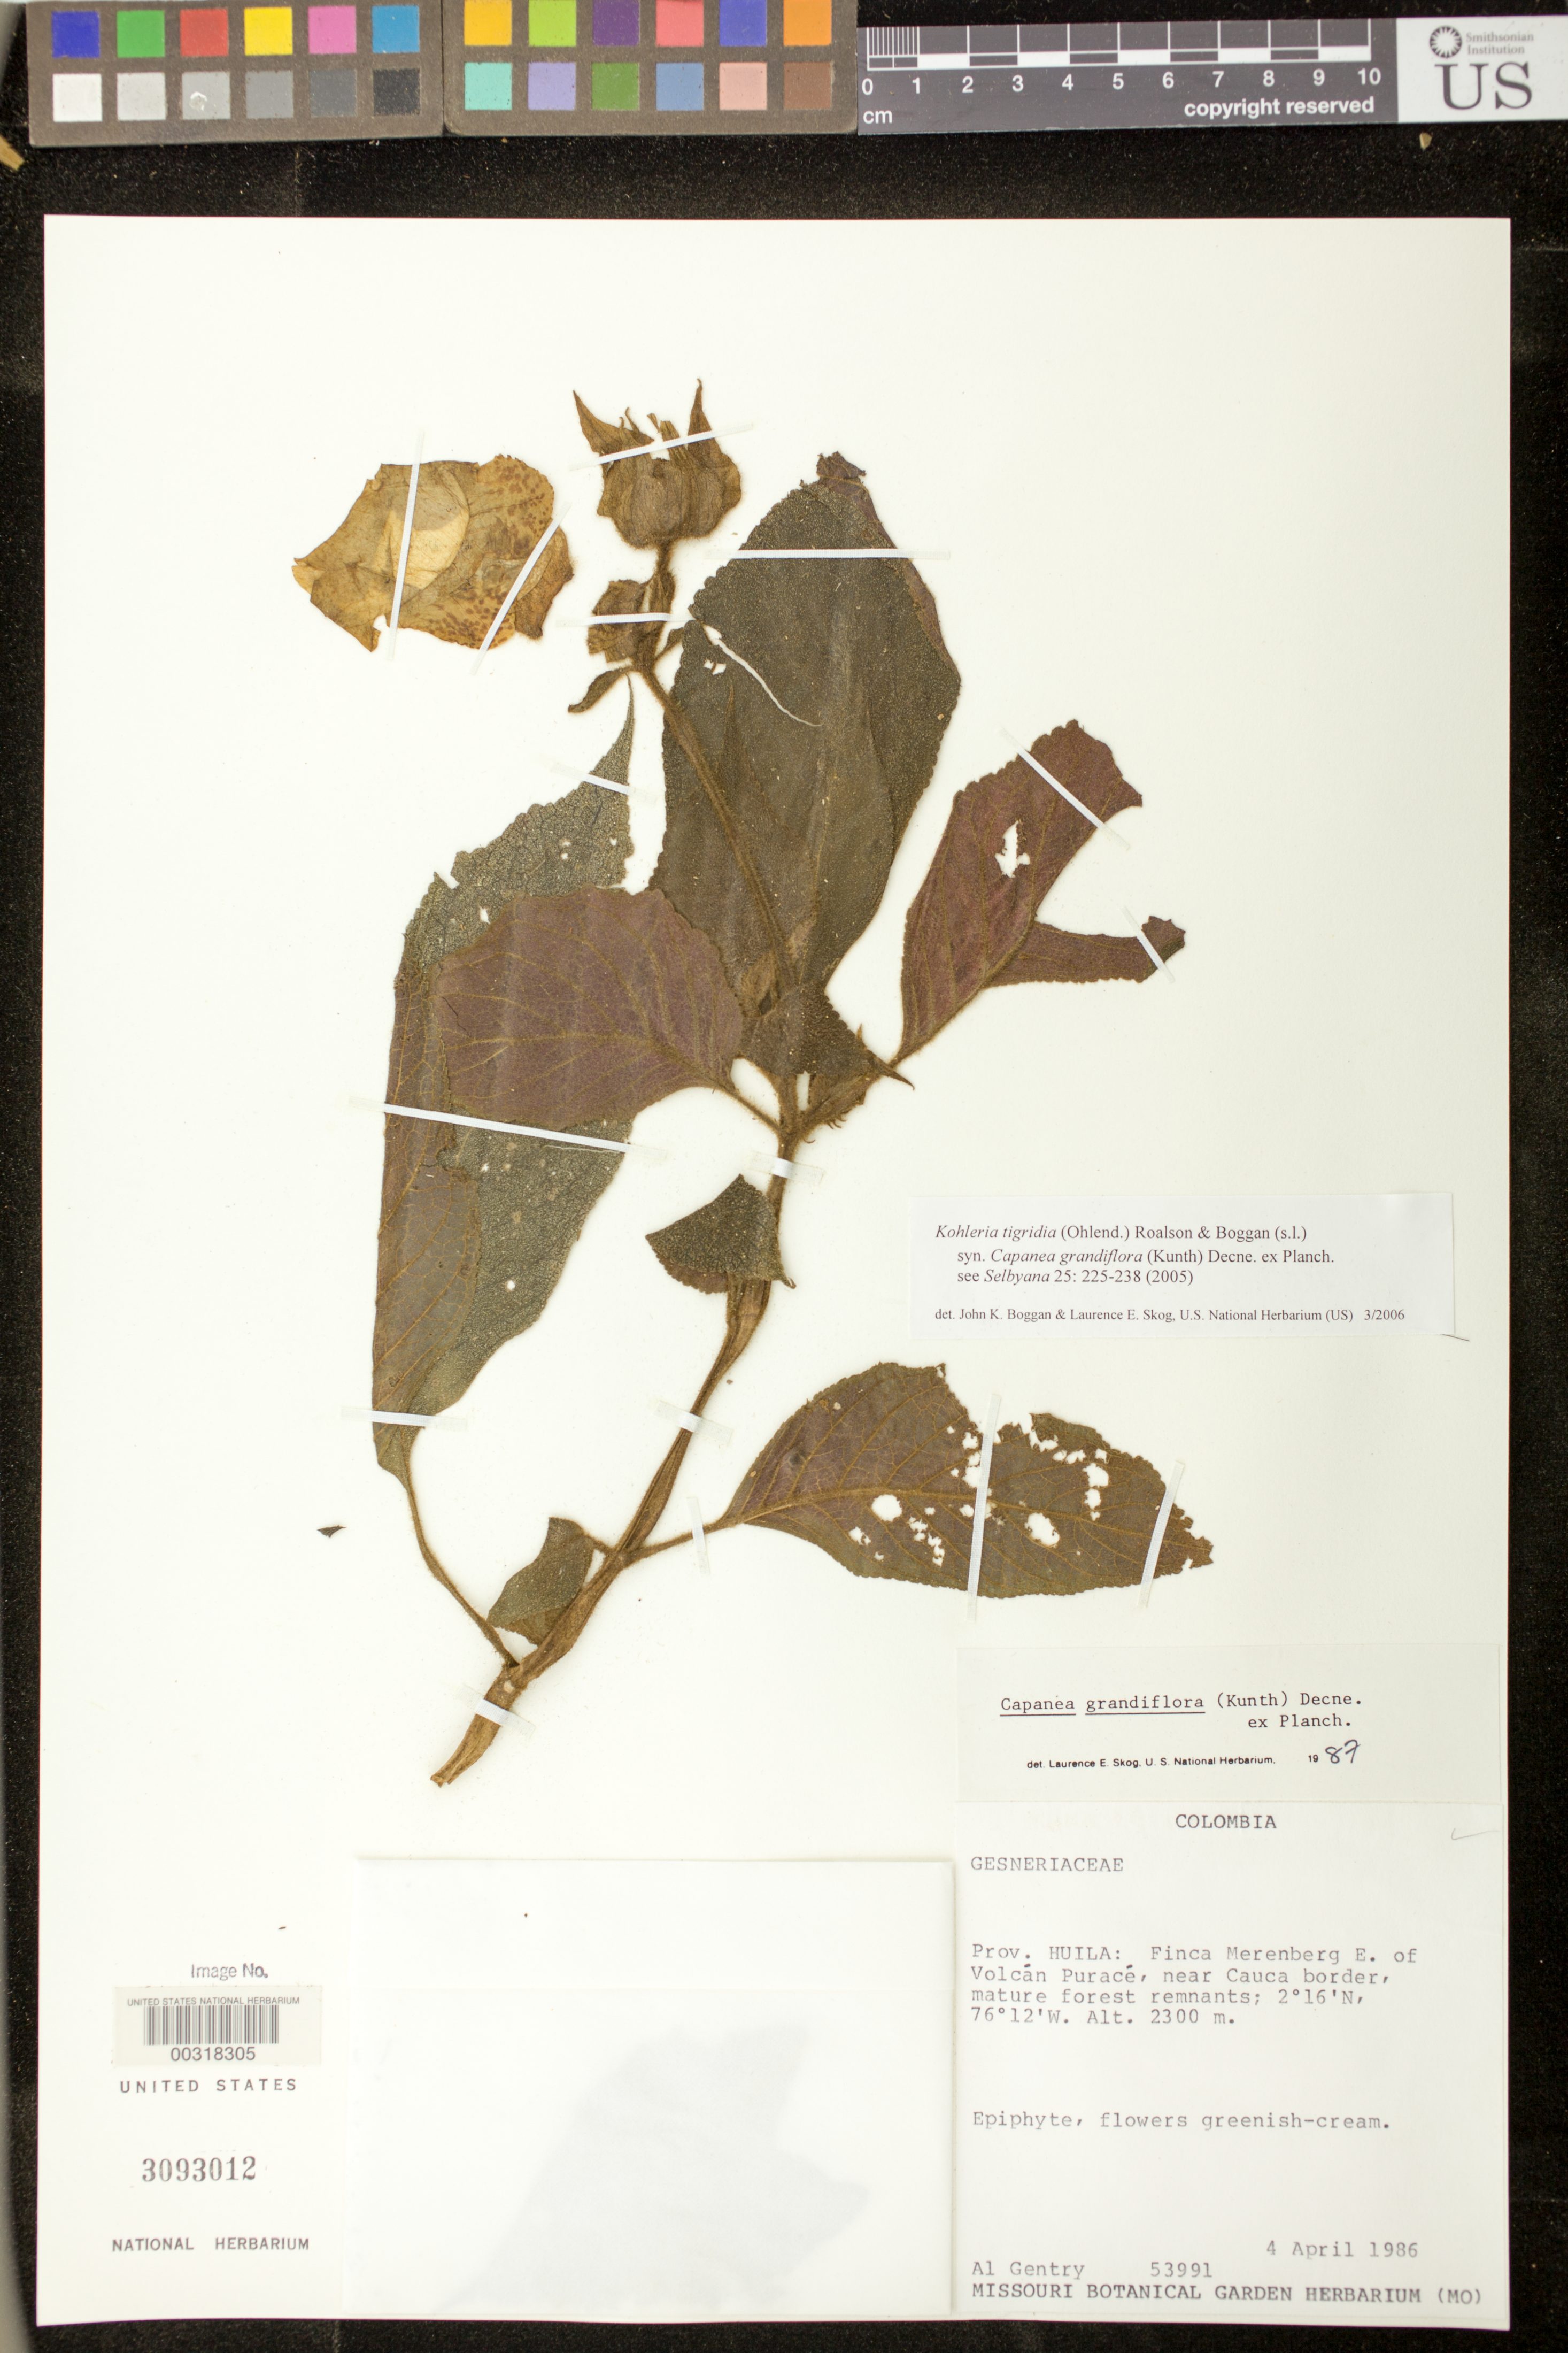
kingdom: Plantae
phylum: Tracheophyta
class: Magnoliopsida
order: Lamiales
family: Gesneriaceae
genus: Kohleria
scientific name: Kohleria tigridia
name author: (Ohlend.) Roalson & Boggan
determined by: Boggan, J. K.; Skog, L. E.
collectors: A. H. Gentry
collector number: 53991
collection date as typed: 04 Apr 1986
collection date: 1986-04-04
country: Colombia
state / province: Huila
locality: Finca Merenberg E of Volcan Purace, near Cauca border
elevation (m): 2300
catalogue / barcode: US 3093012